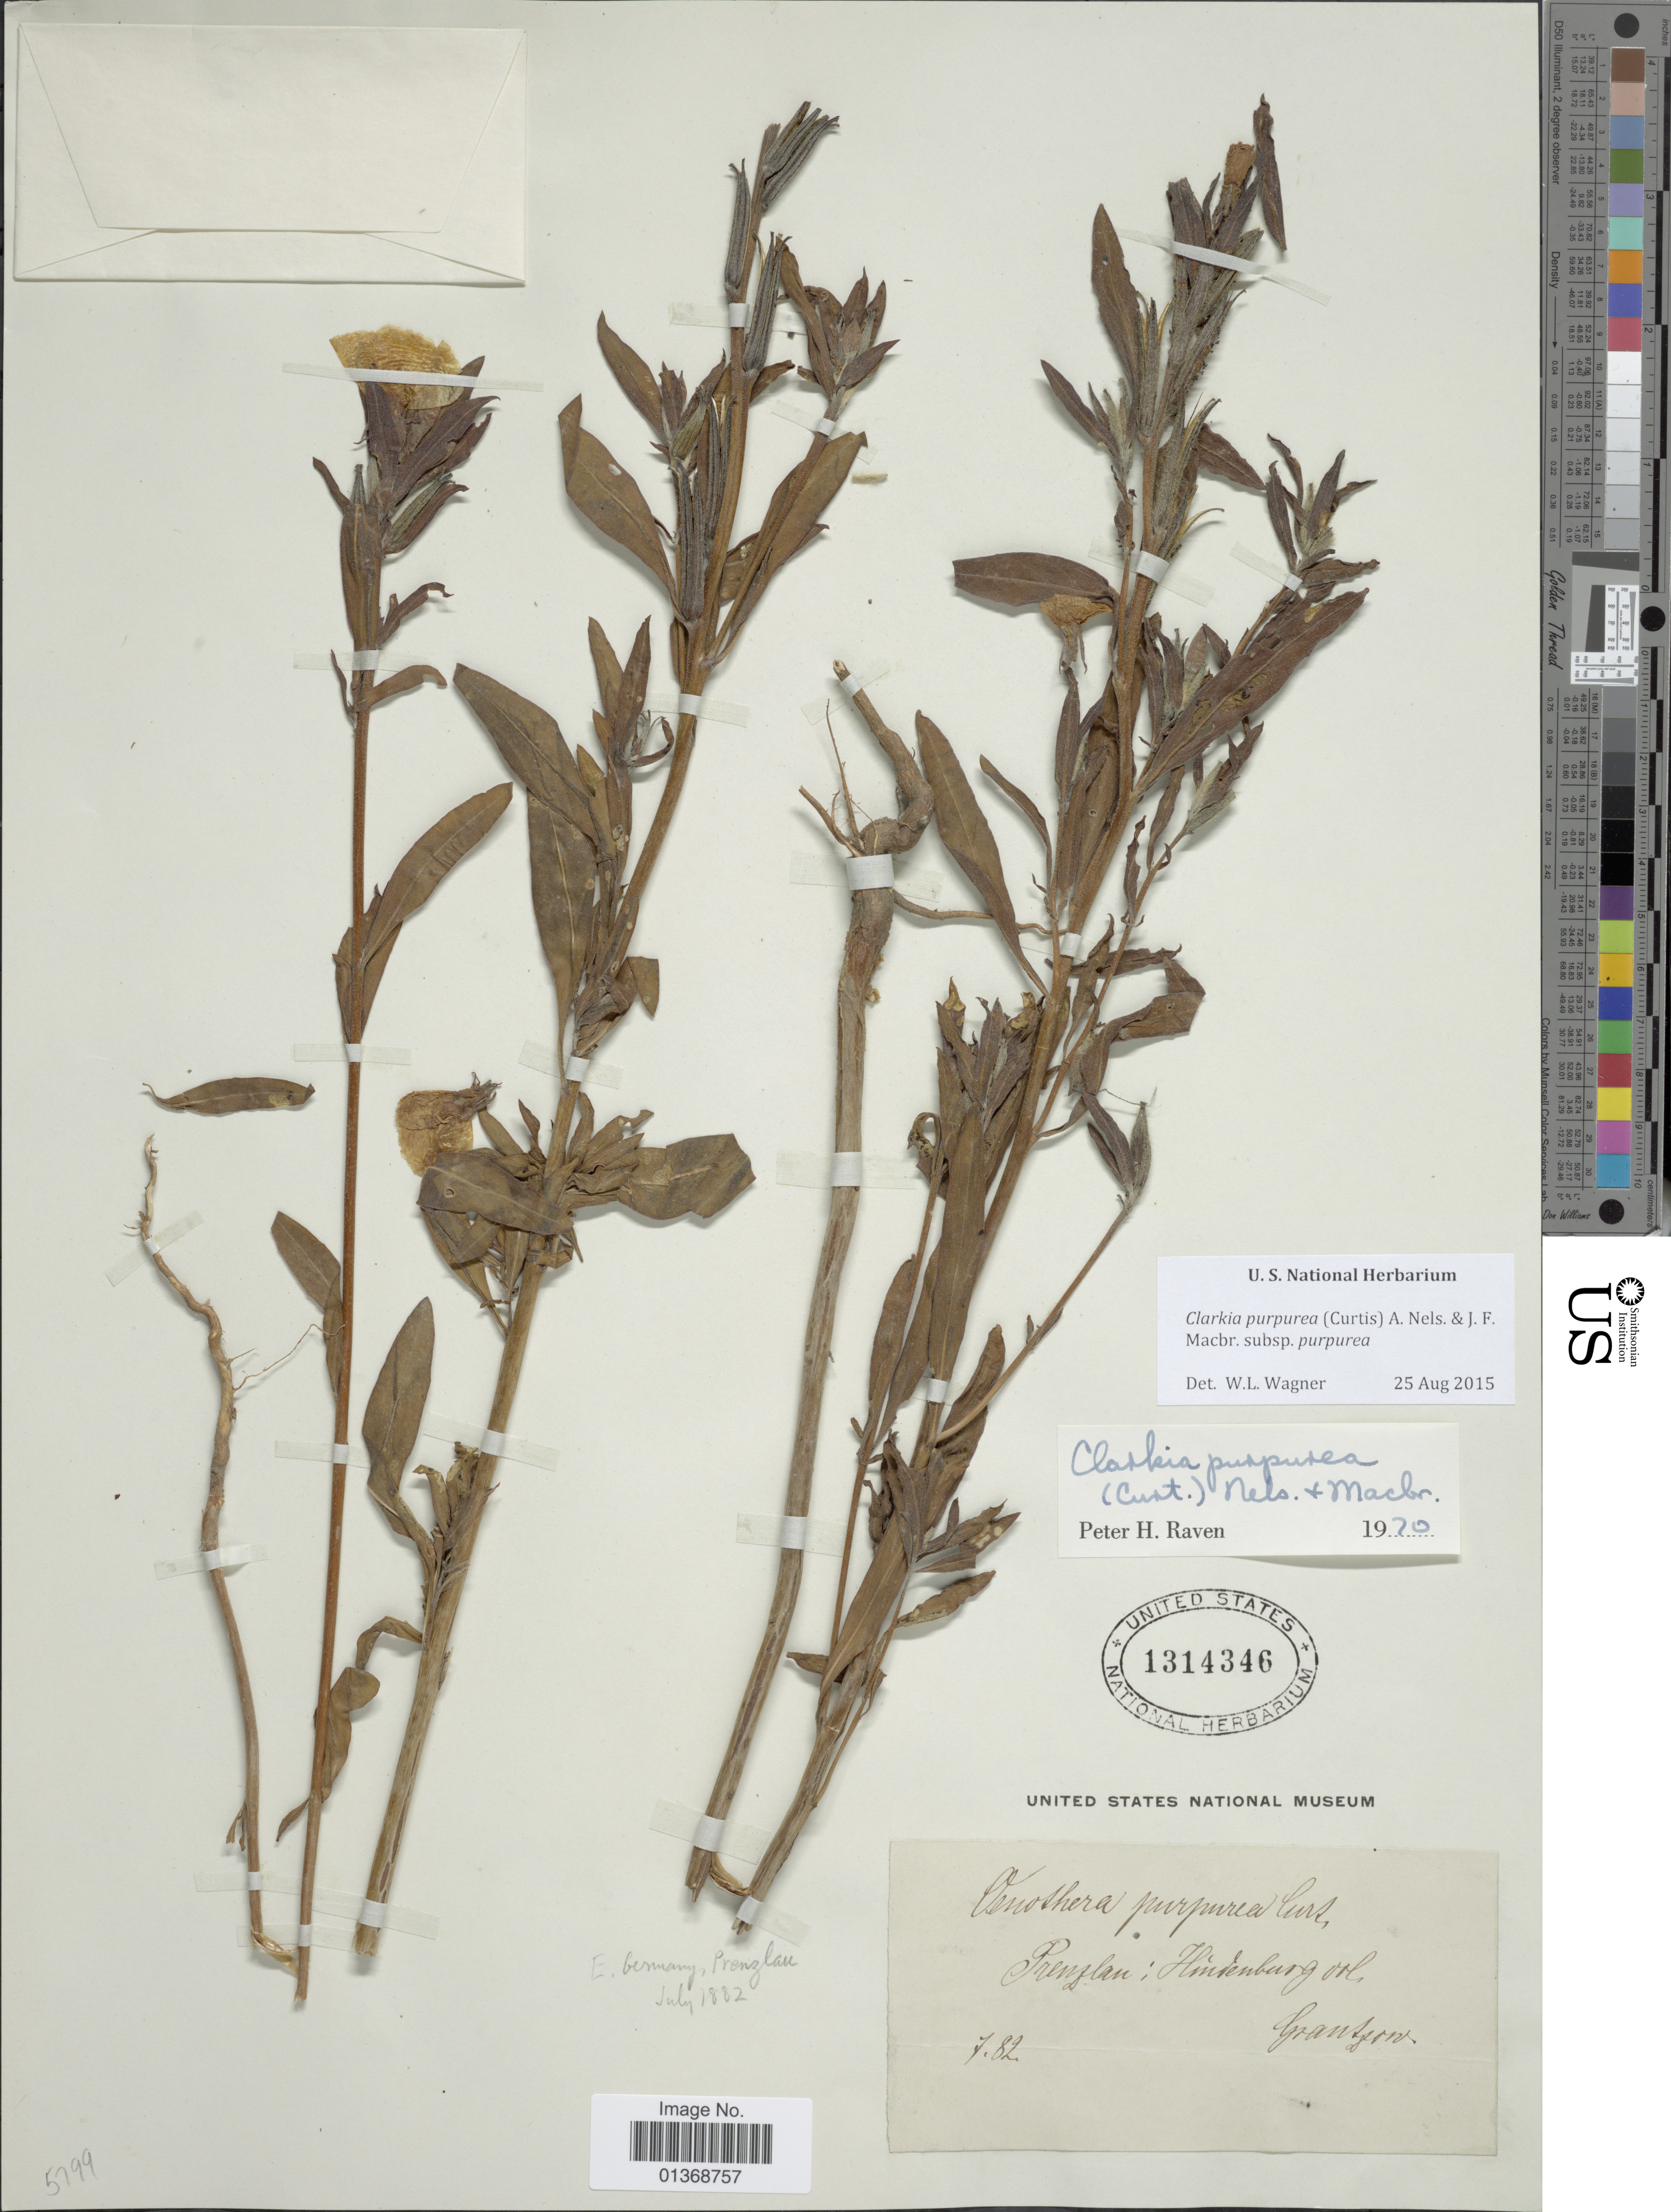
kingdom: Plantae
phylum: Tracheophyta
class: Magnoliopsida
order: Myrtales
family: Onagraceae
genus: Clarkia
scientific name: Clarkia purpurea subsp. purpurea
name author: (Curtis) A. Nelson & J.F. Macbr.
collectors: Grantzow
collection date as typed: Transcribed d/m/y: /7/82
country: Germany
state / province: Brandenburg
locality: Prenzlau: Hindenburg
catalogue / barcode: US 1314346